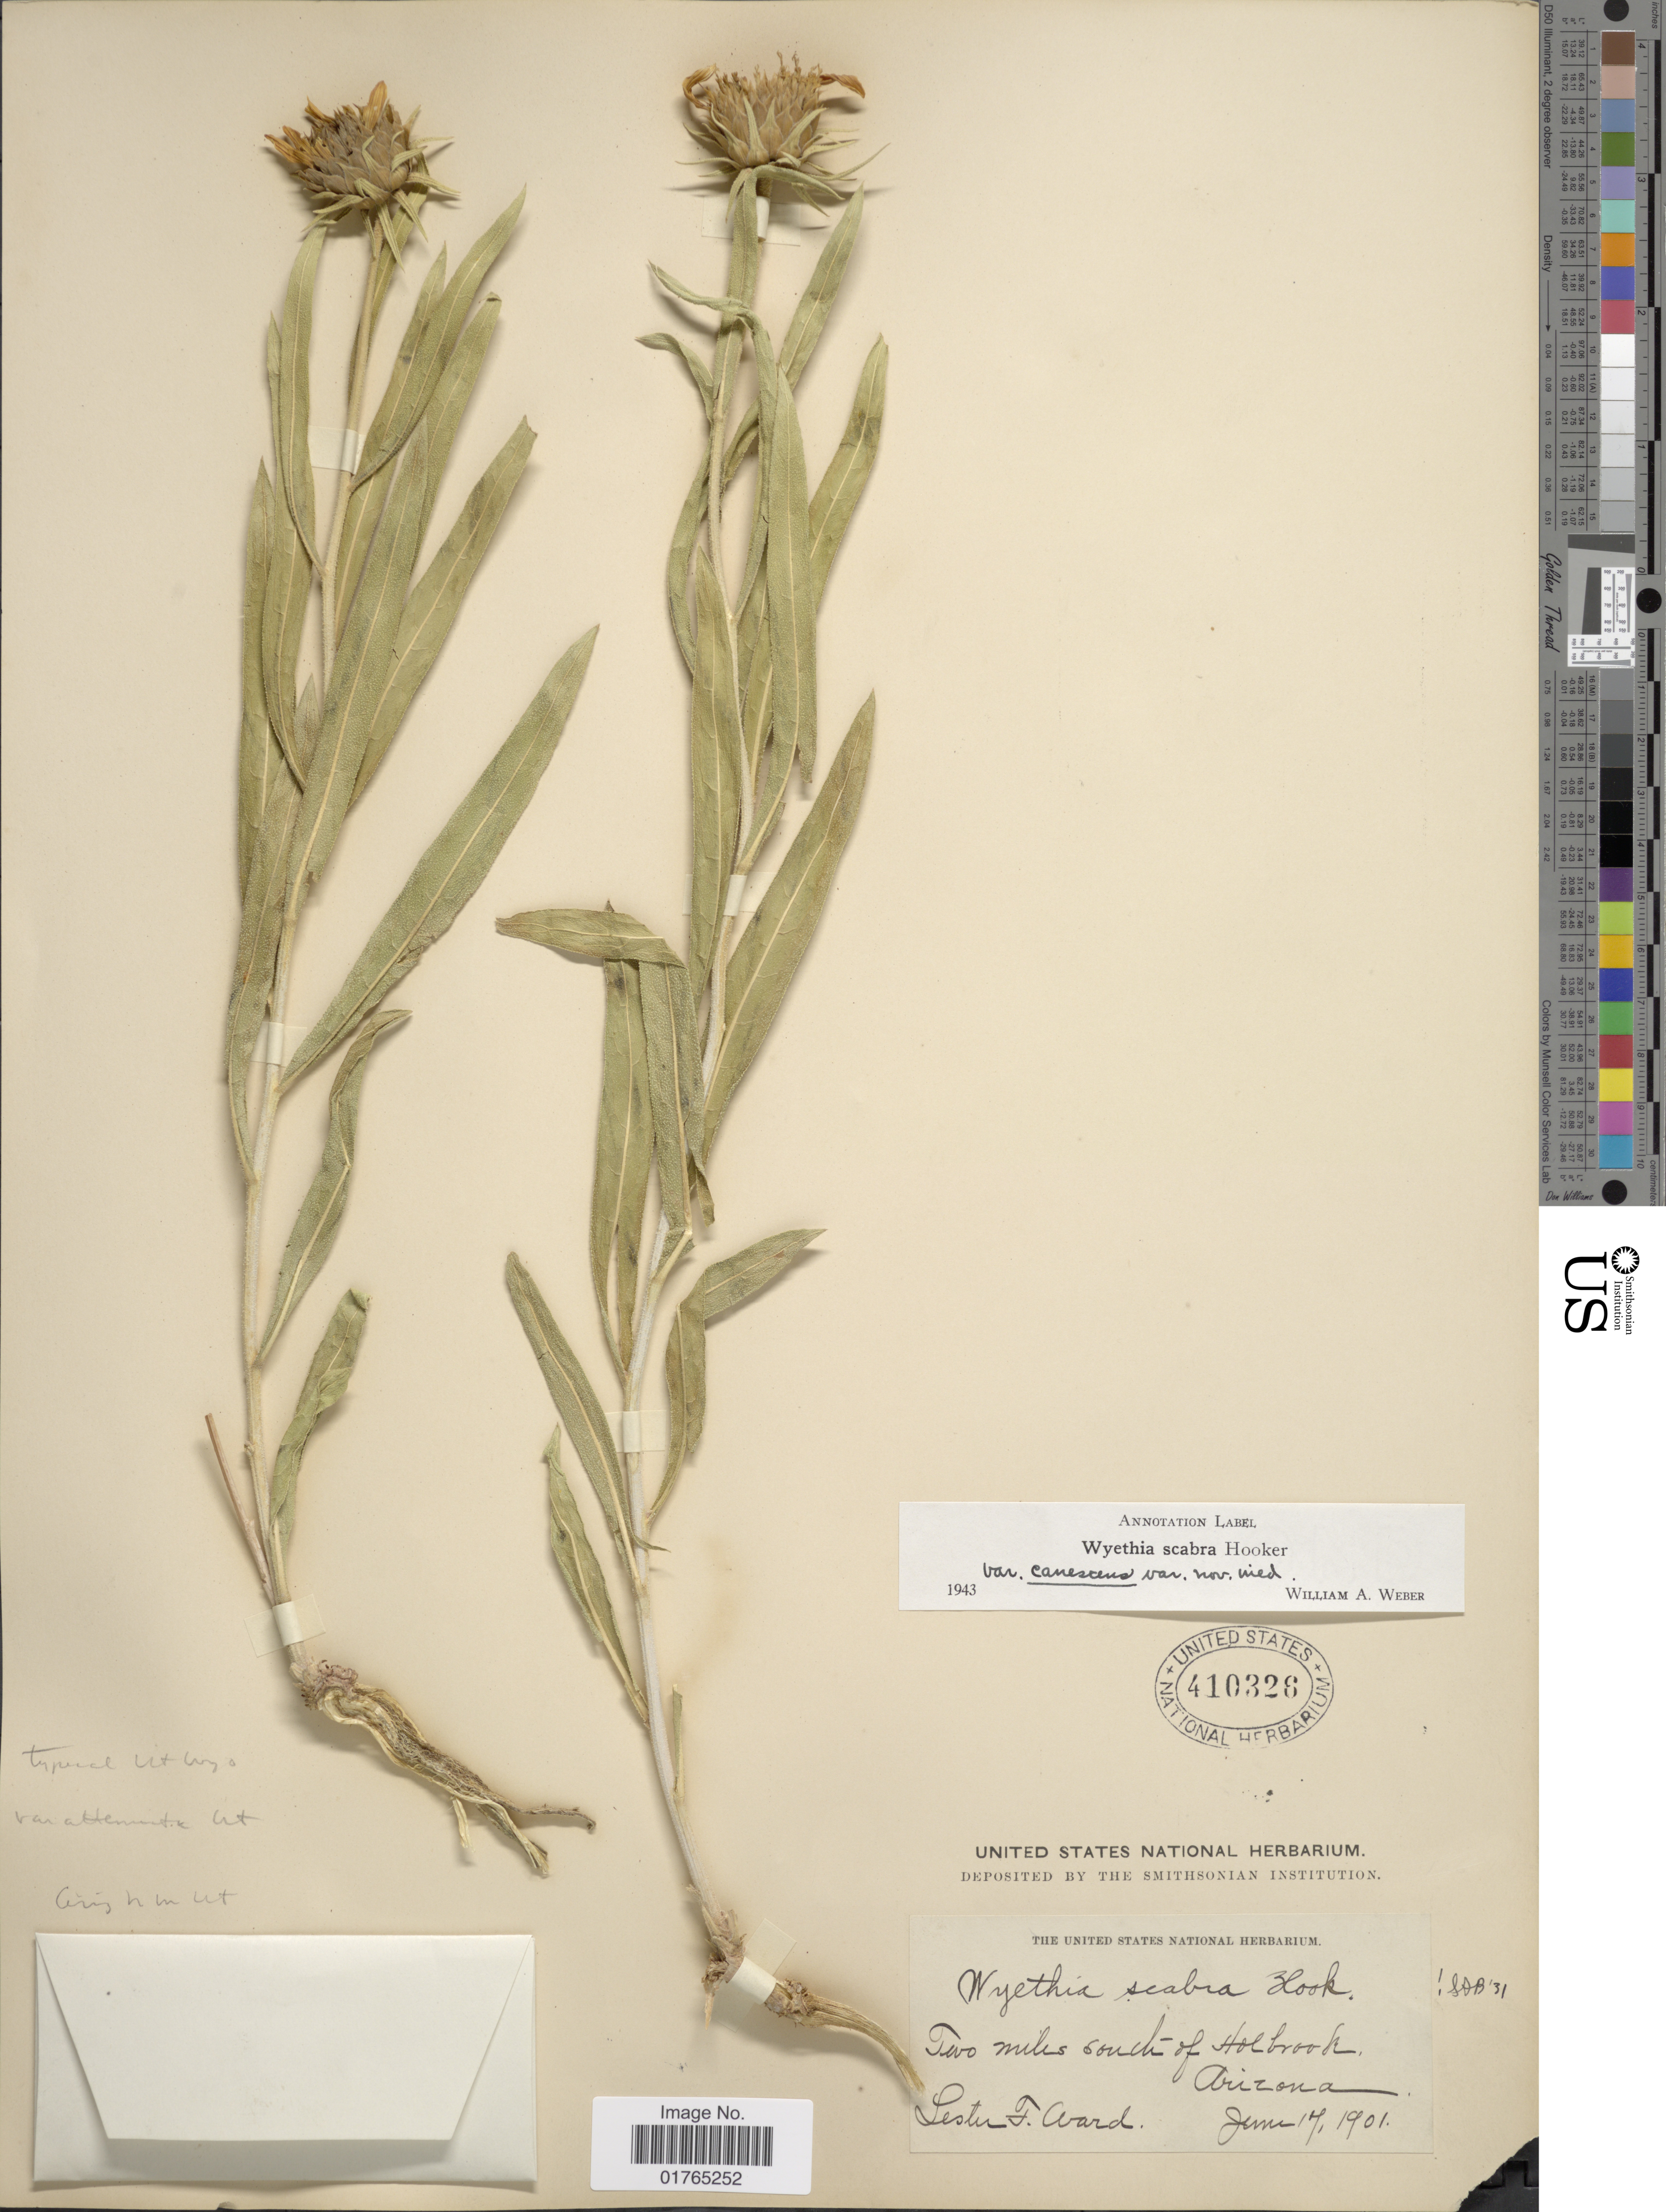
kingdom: Plantae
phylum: Tracheophyta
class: Magnoliopsida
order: Asterales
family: Asteraceae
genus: Wyethia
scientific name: Wyethia scabra var. canescens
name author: W.A. Weber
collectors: L. F. Ward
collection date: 1901-06-17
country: United States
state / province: Arizona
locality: Two miles south of Holbrook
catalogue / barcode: US 410326